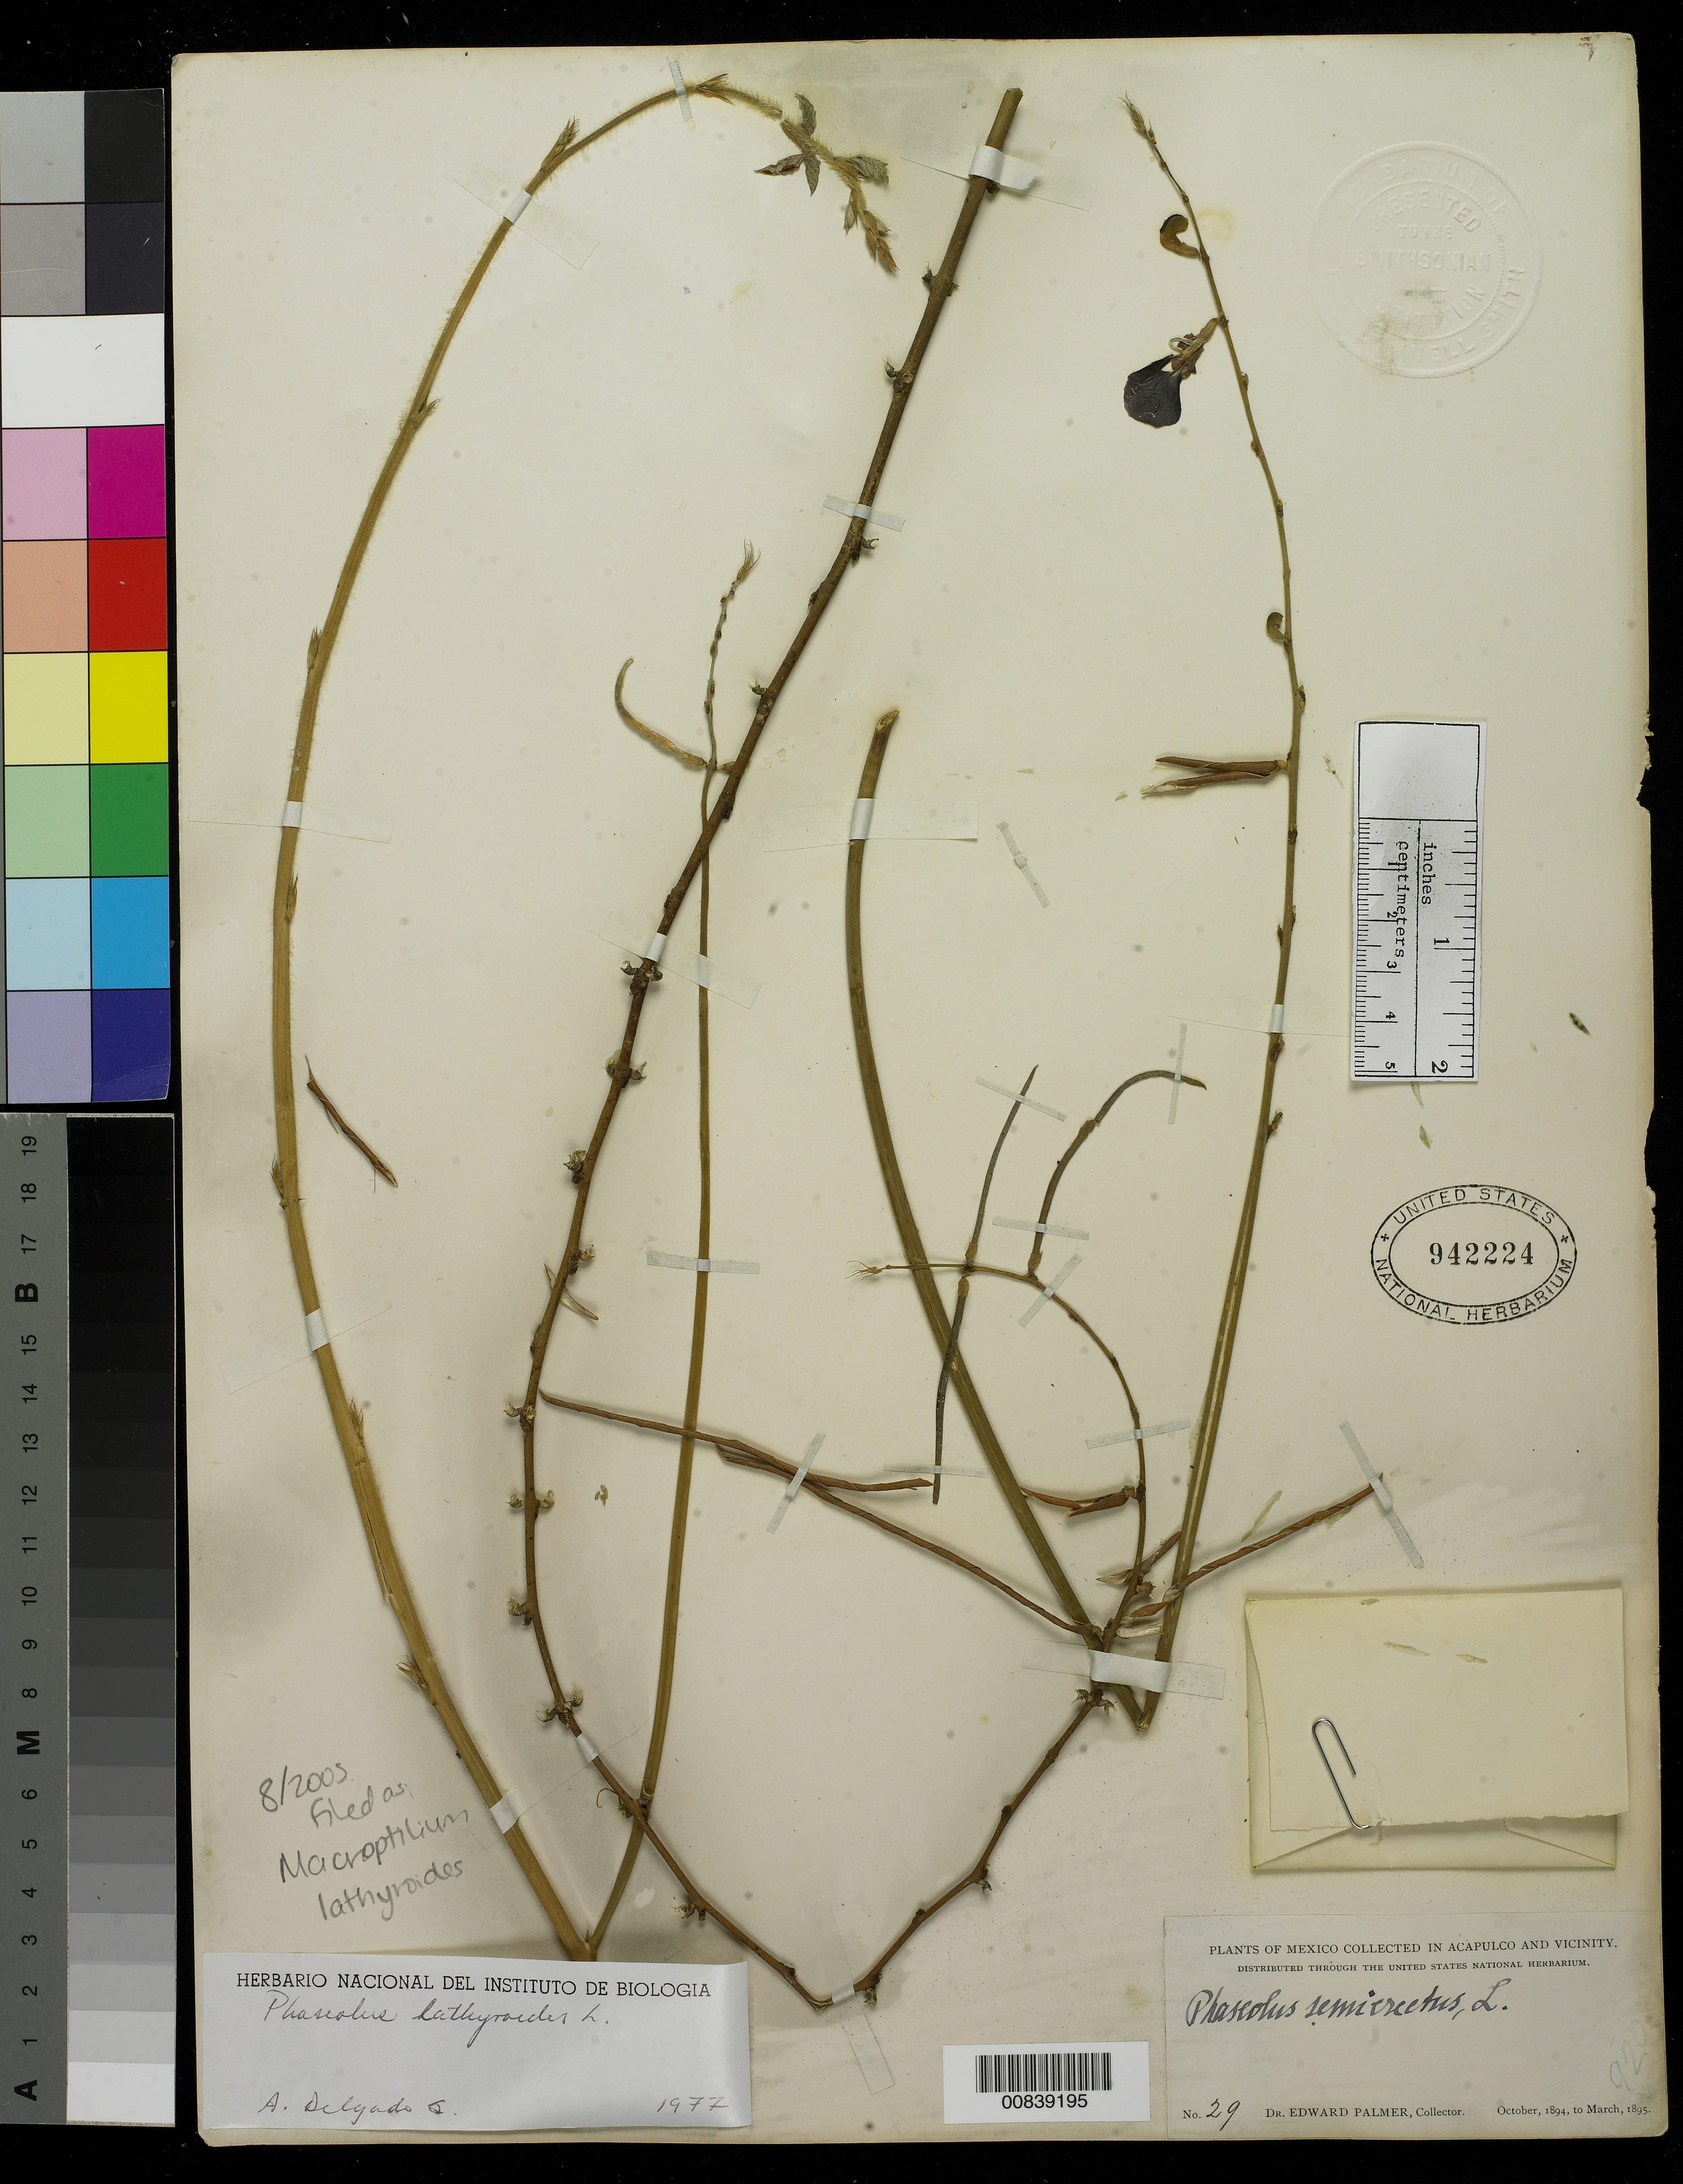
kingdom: Plantae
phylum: Tracheophyta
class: Magnoliopsida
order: Fabales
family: Fabaceae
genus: Macroptilium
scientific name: Macroptilium lathyroides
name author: (L.) Urb.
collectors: E. Palmer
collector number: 29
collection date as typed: Oct 1894 to -- Mar 1895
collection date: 1894-10/1895-03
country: Mexico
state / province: Guerrero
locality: Acapulco, Guerrero and vicinity.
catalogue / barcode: US 942224